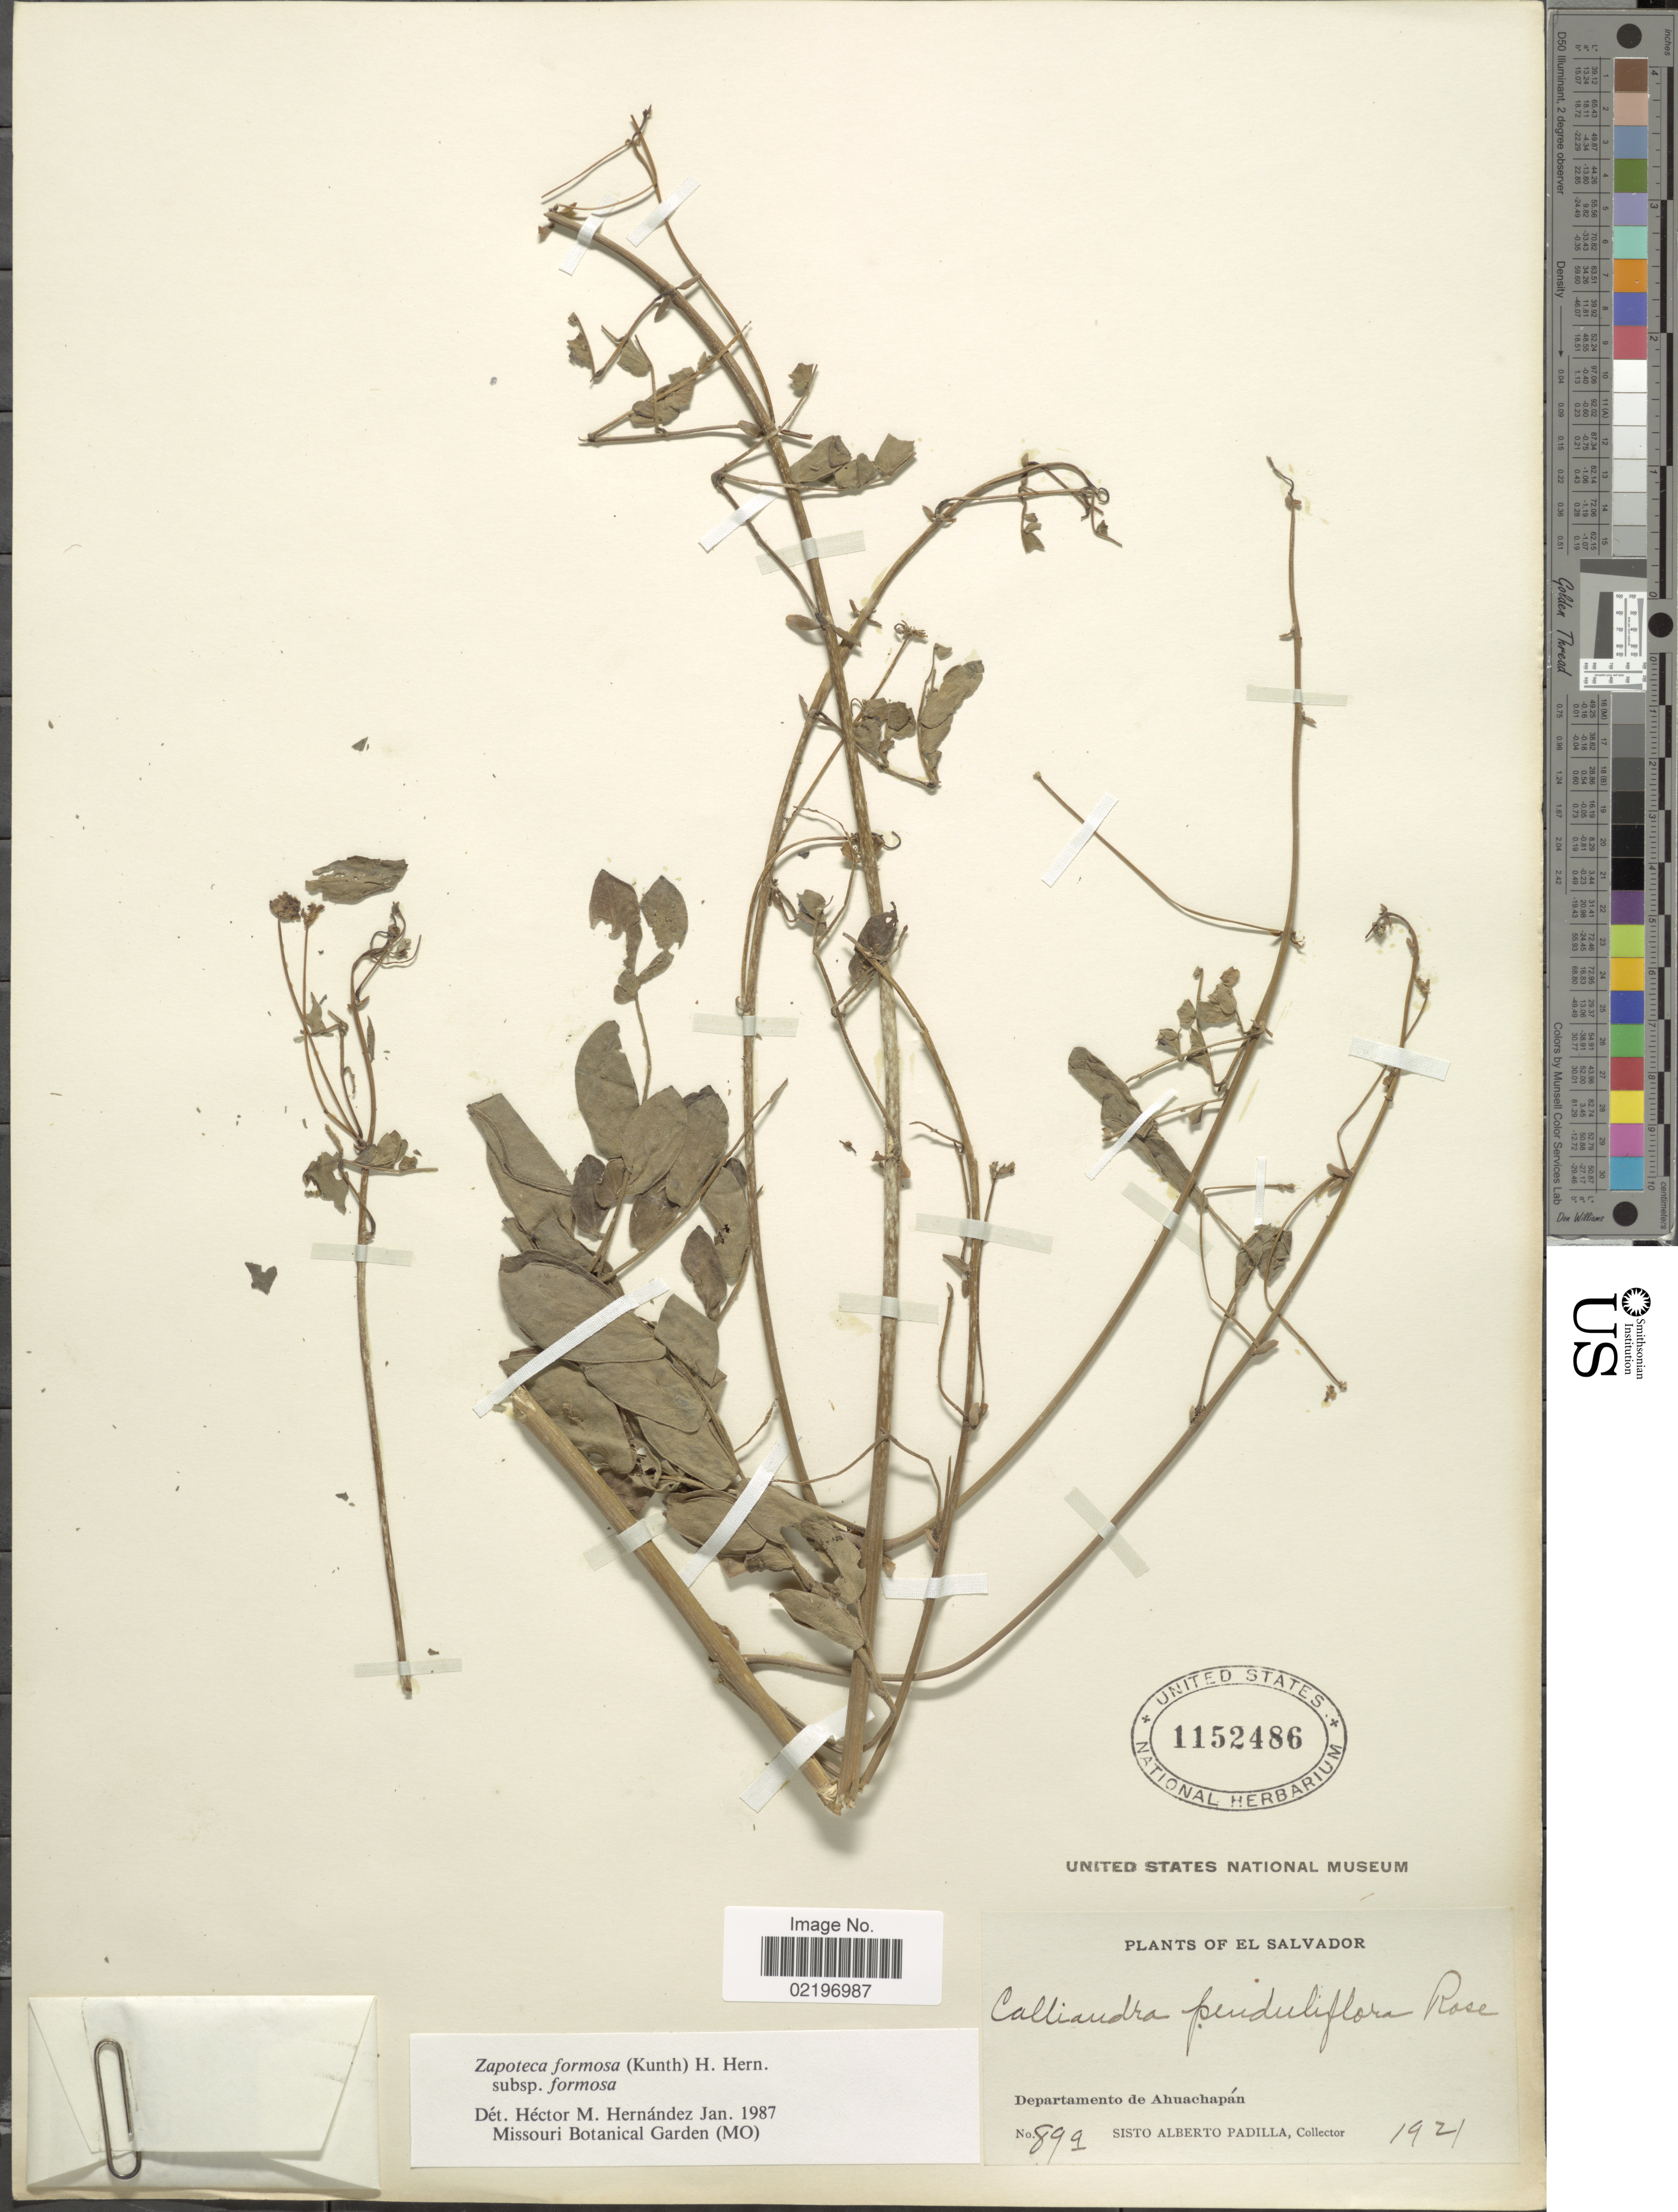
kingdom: Plantae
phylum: Tracheophyta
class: Magnoliopsida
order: Fabales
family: Fabaceae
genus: Zapoteca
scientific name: Zapoteca formosa subsp. formosa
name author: (Kunth) H.M. Hern.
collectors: S. A. Padilla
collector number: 89a*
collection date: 1921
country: El Salvador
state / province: Ahuachapan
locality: Departamento de Ahuachapan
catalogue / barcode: US 1152486